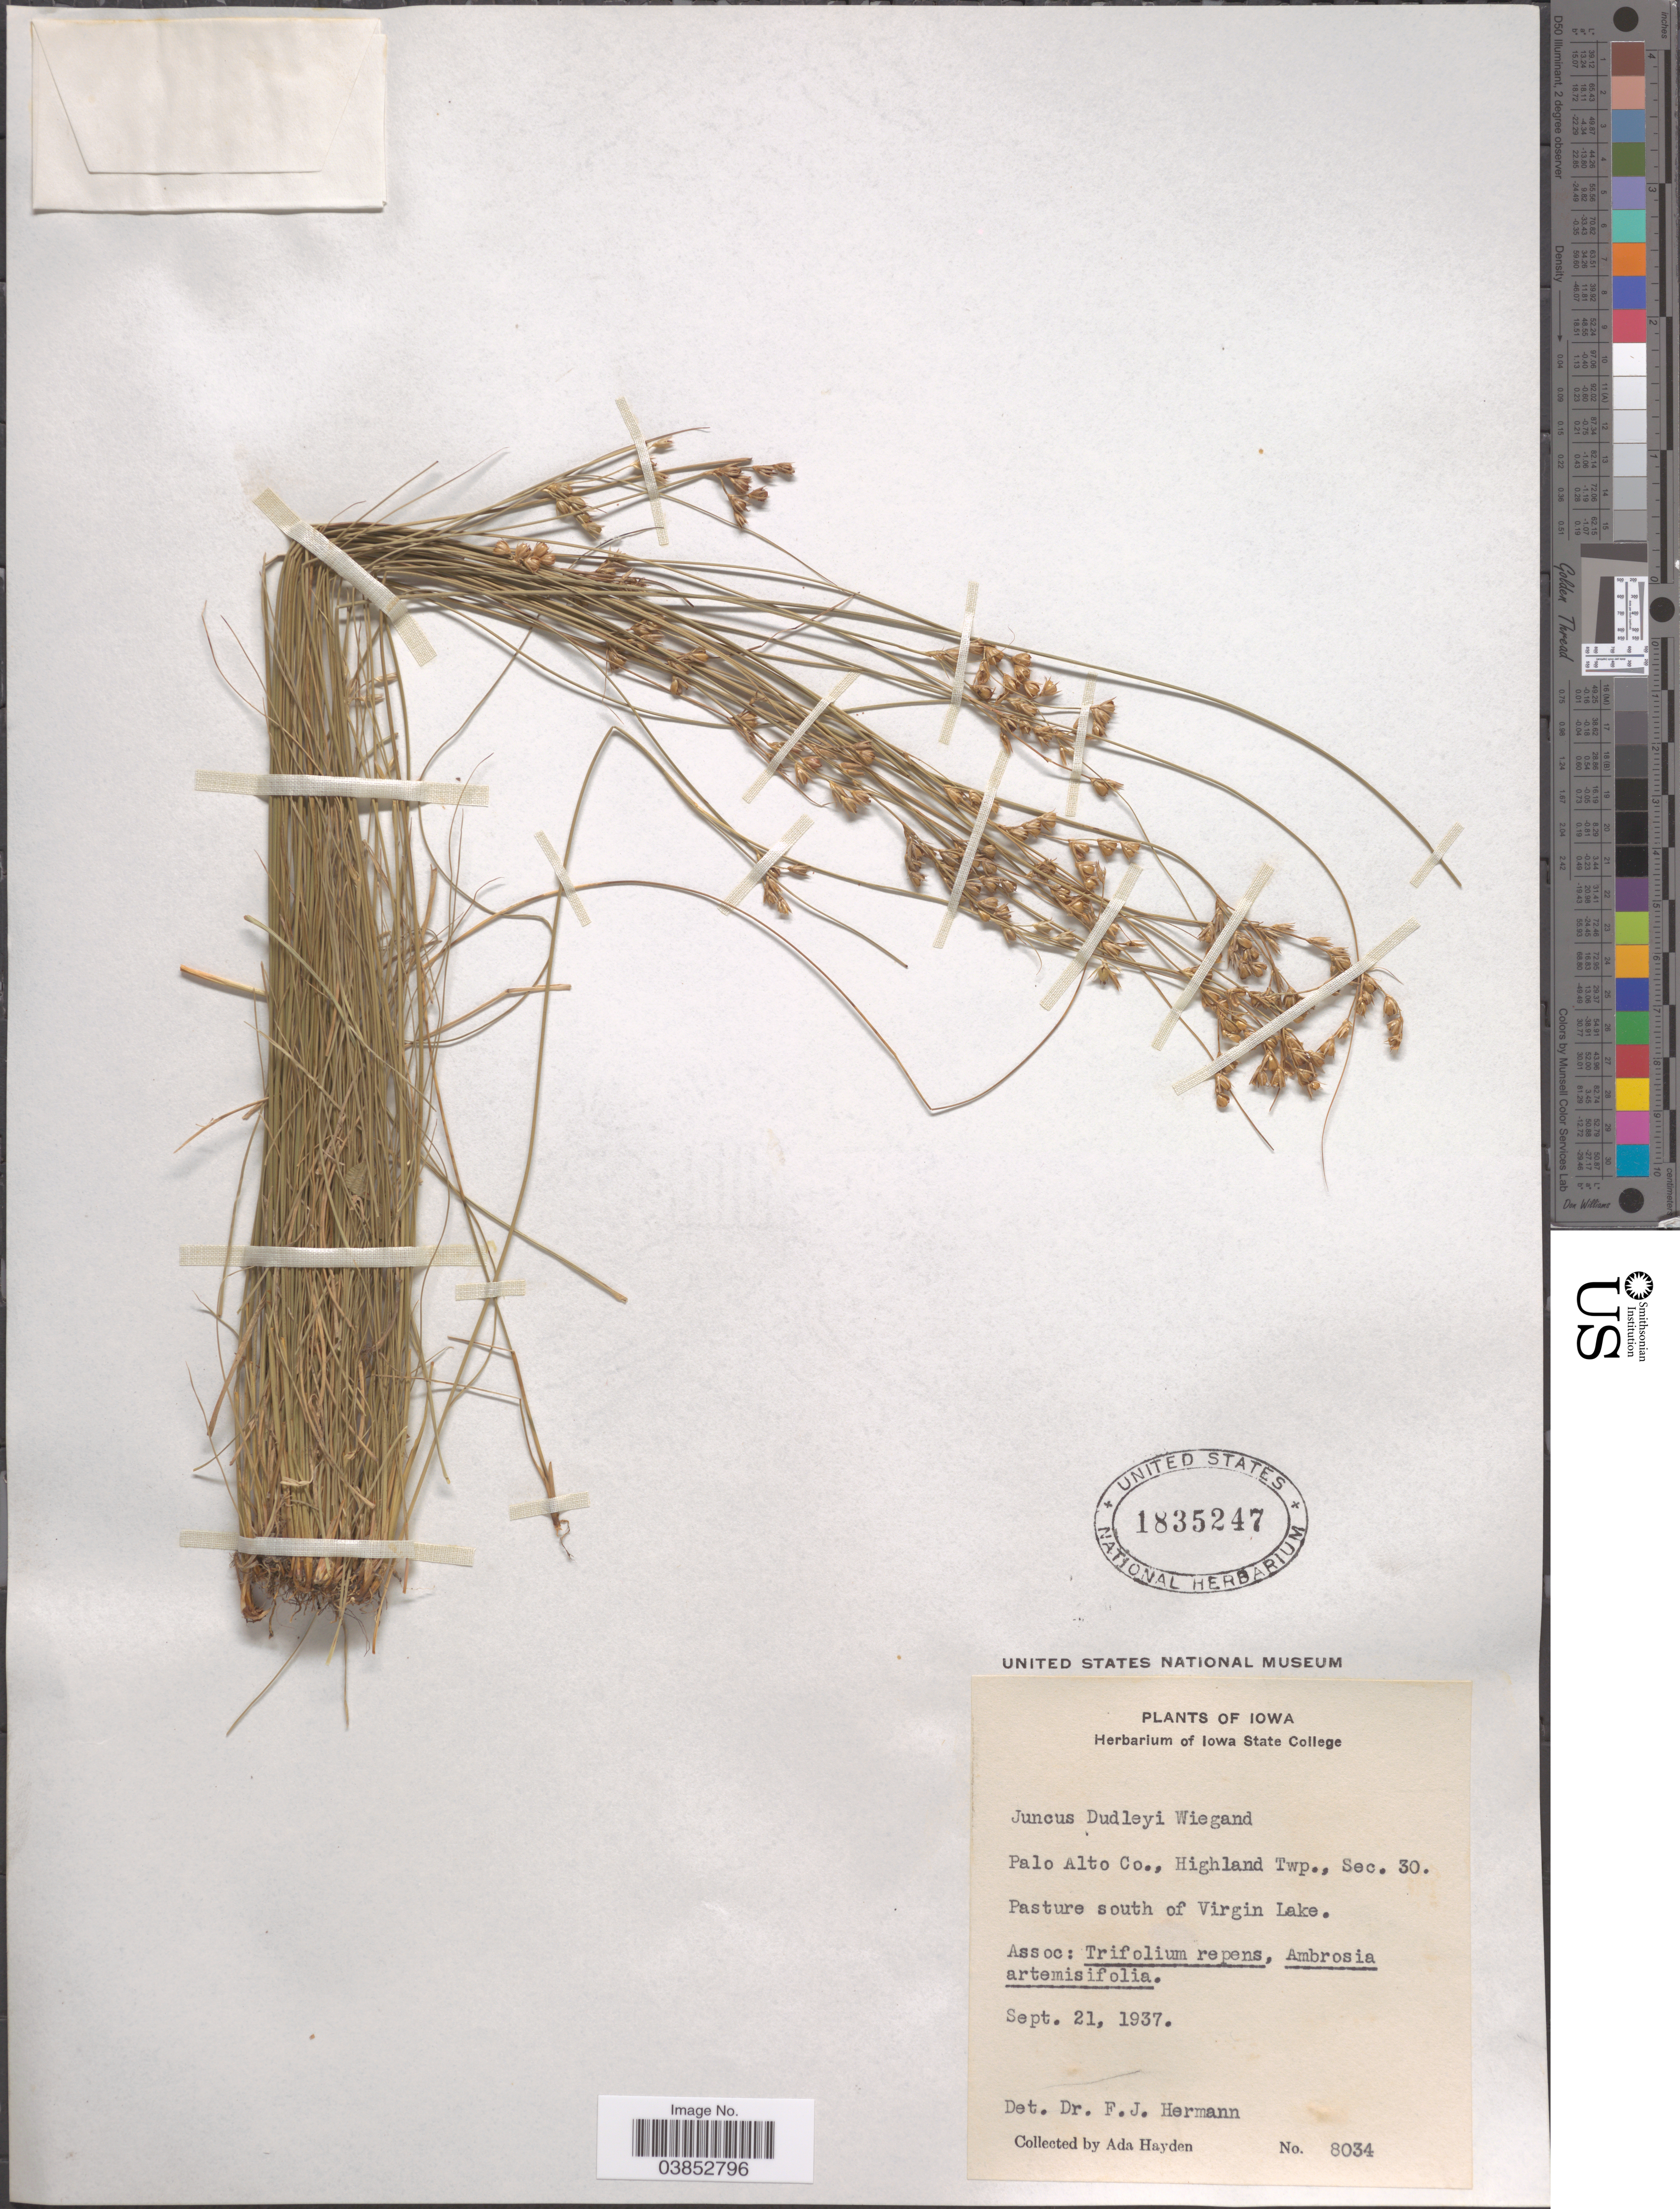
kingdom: Plantae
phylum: Tracheophyta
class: Liliopsida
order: Poales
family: Juncaceae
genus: Juncus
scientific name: Juncus dudleyi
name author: Wiegand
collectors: Ada Hayden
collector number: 8034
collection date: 1937-09-21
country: United States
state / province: Iowa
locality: Palo Alto Co., Highland Twp., Sec. 30. Pasture south of Virgin Lake.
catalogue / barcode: US 1835247